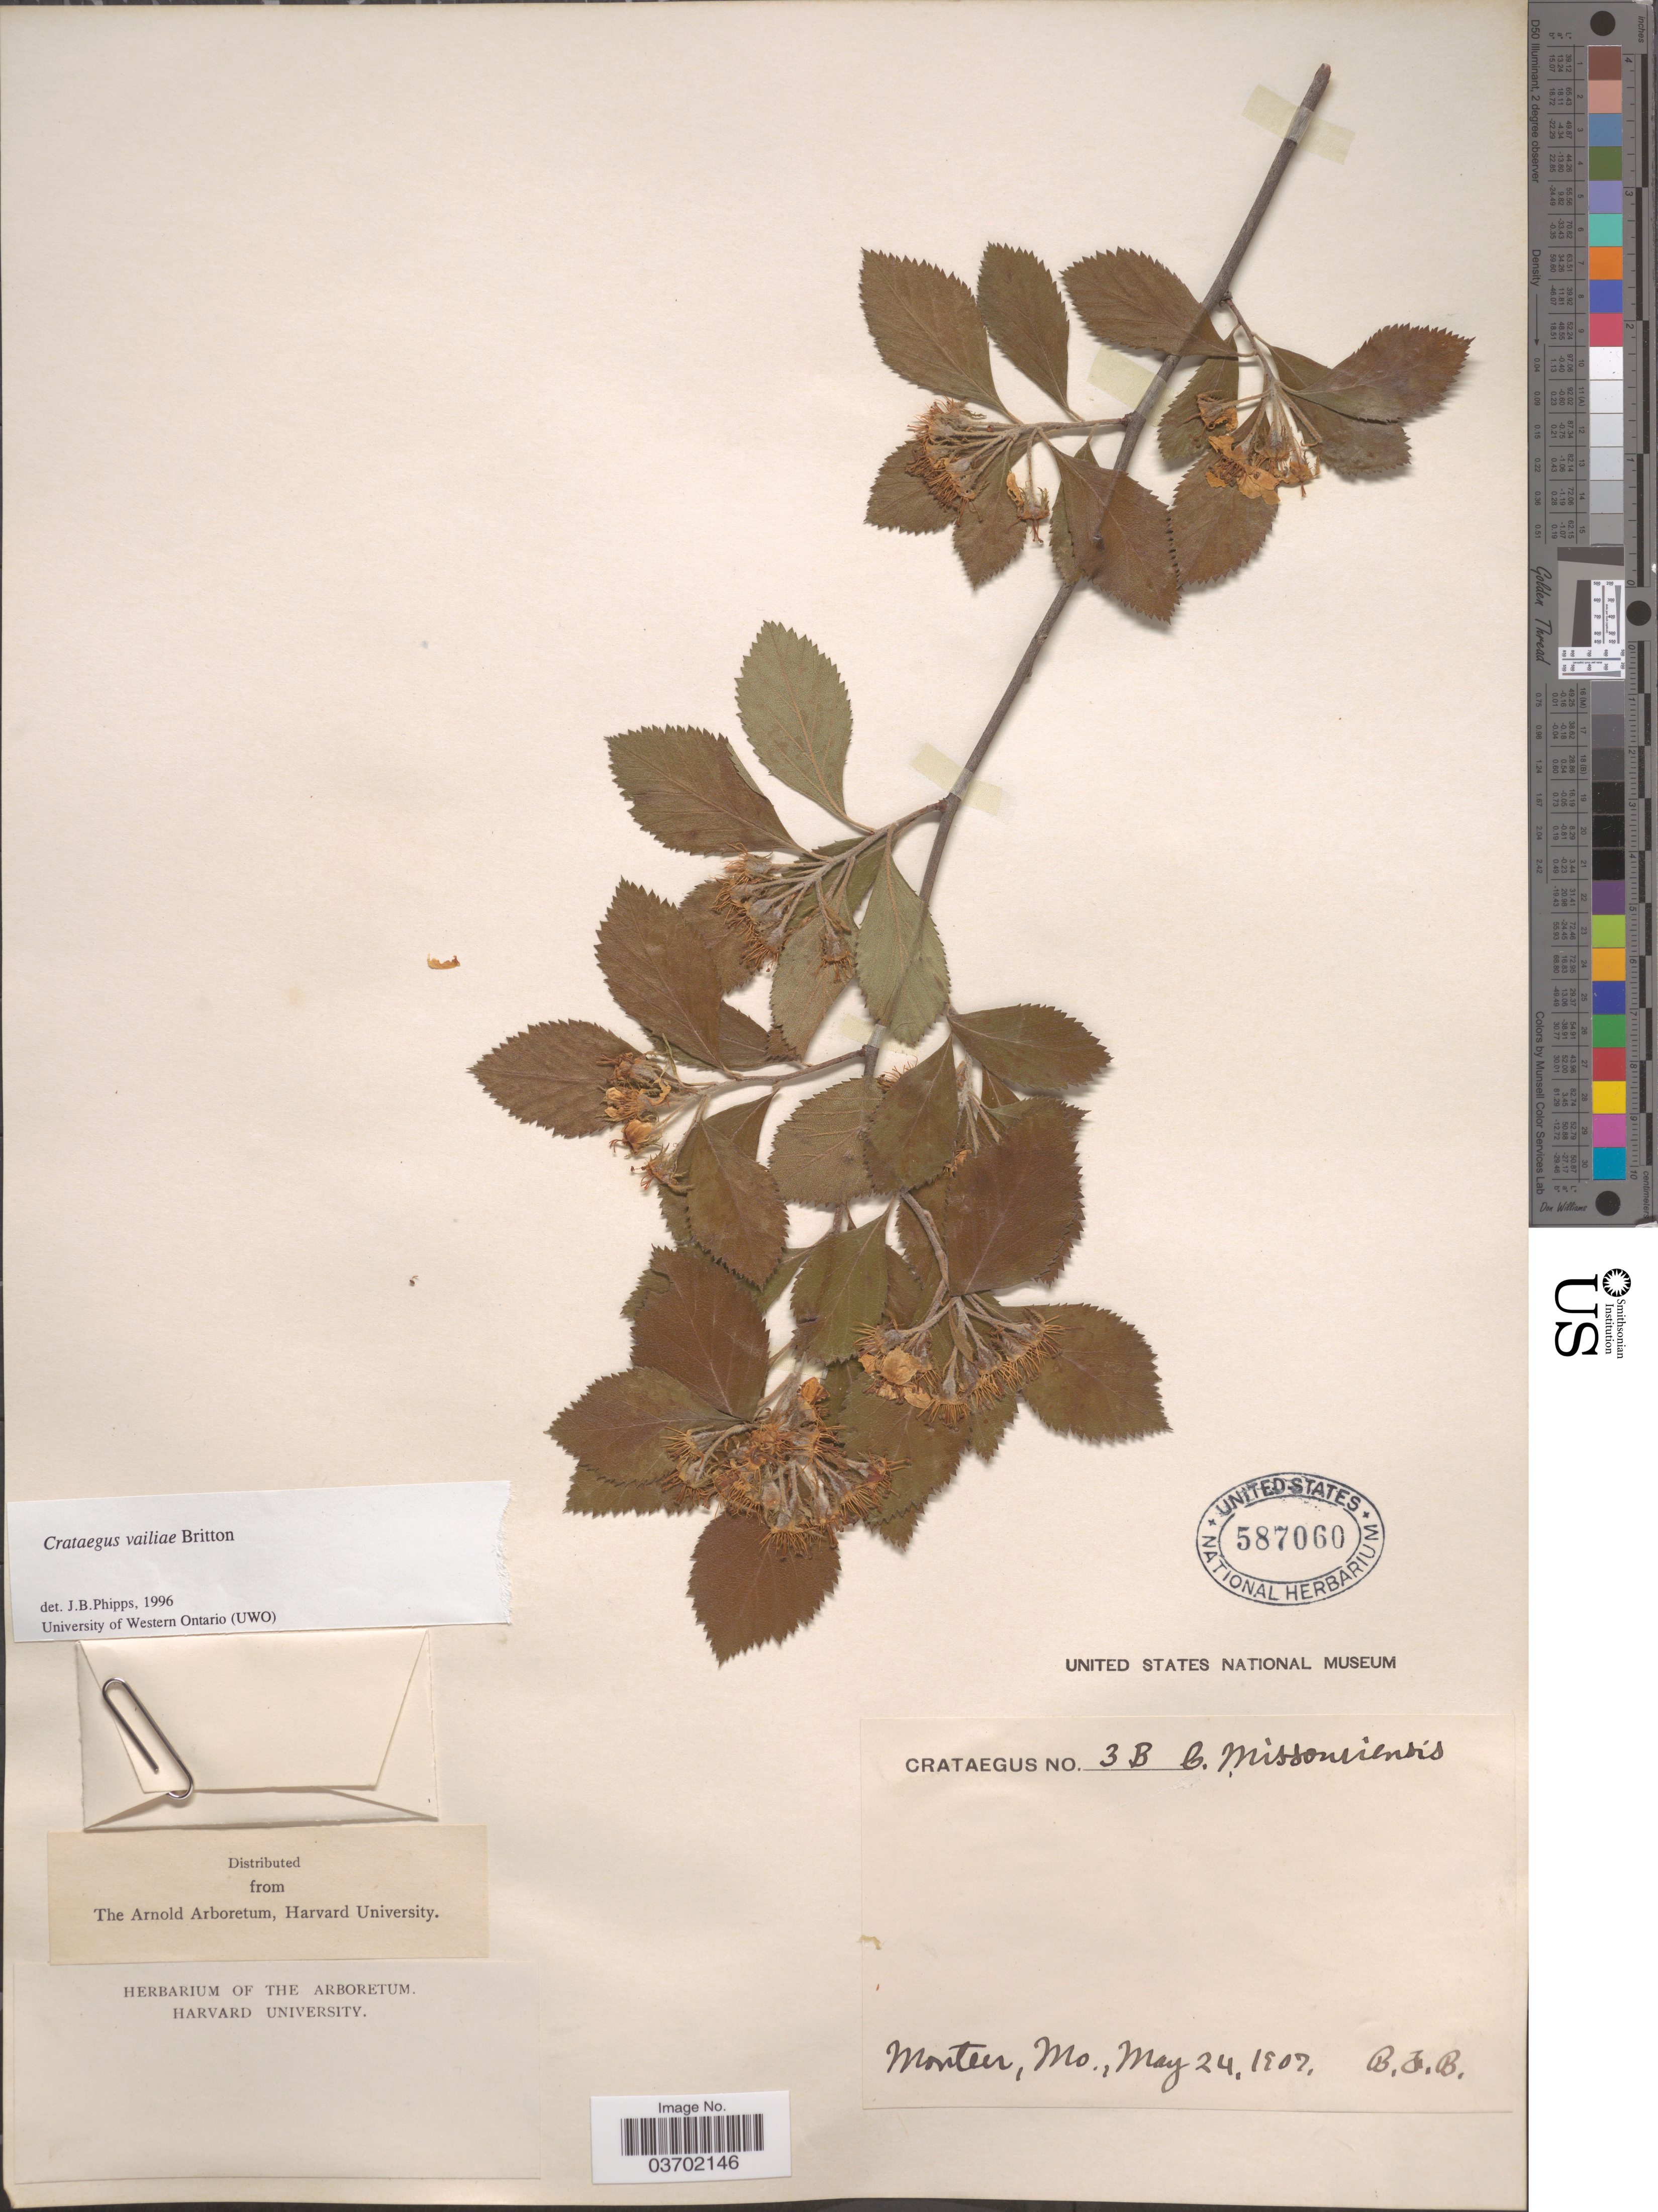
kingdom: Plantae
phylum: Tracheophyta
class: Magnoliopsida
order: Rosales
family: Rosaceae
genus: Crataegus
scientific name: Crataegus x vailiae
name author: Britton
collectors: B. F. B.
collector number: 3B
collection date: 1907-05-24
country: United States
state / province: Missouri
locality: Monteer.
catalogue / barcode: US 587060